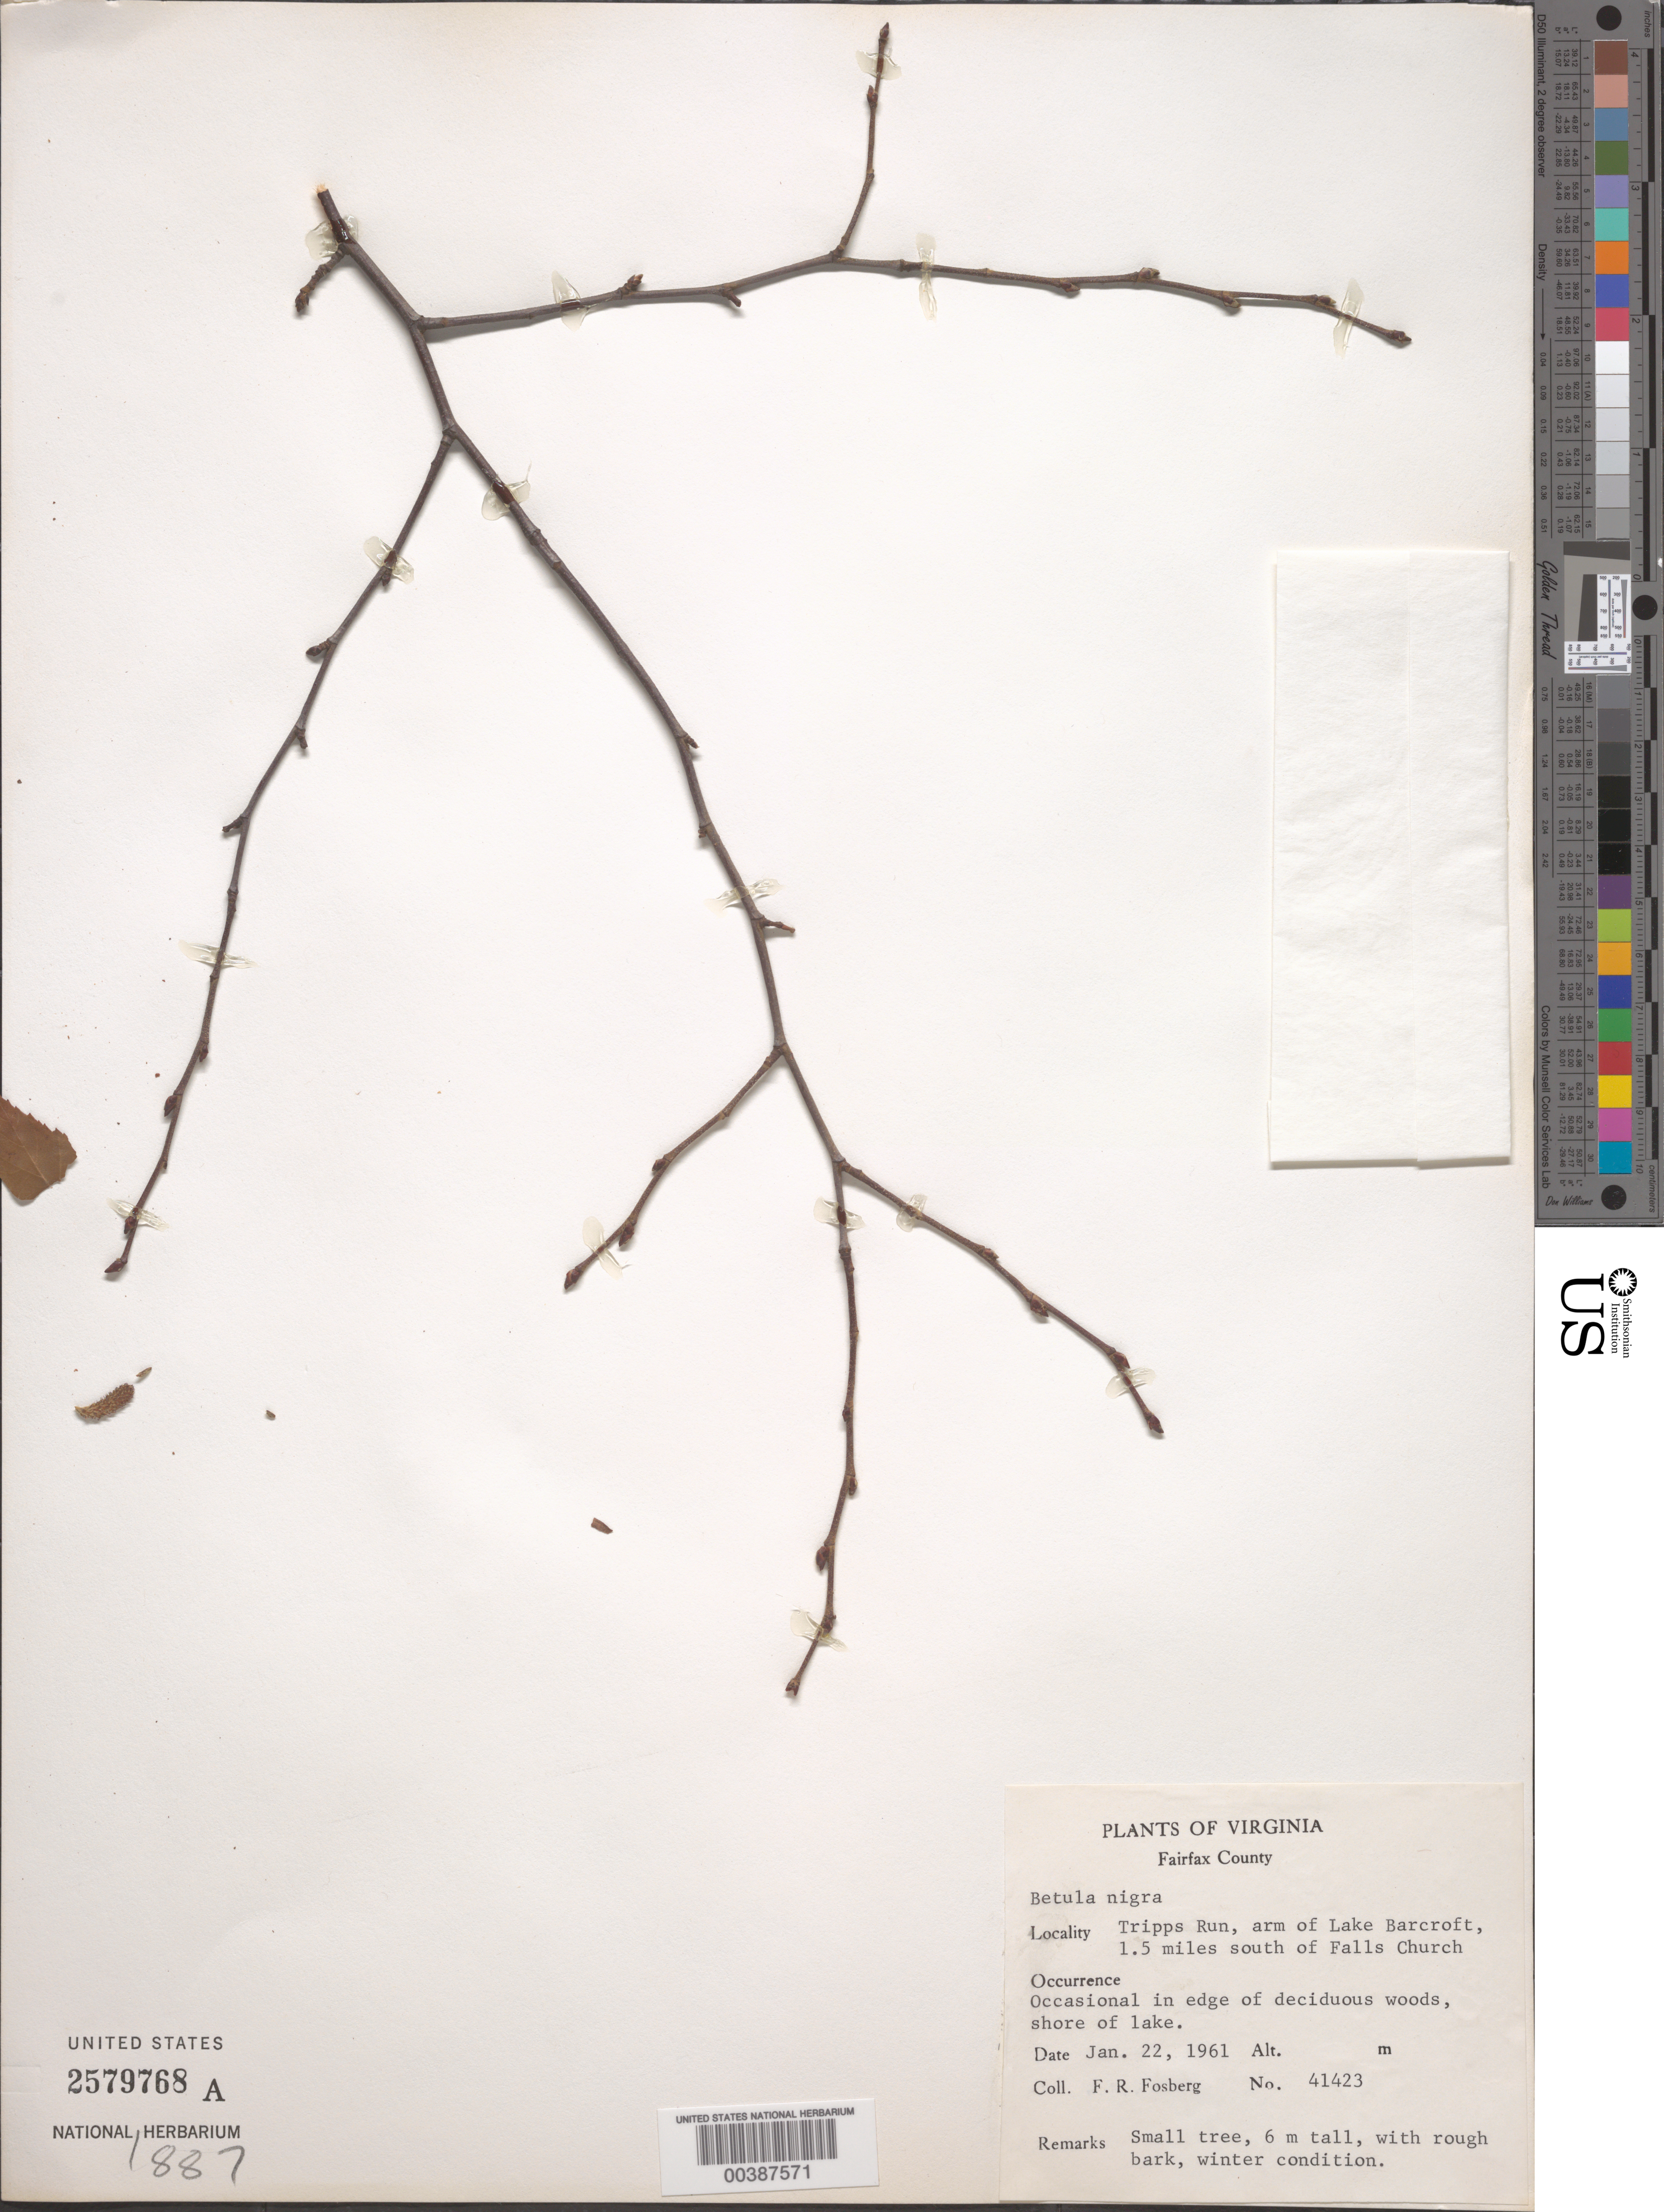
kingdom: Plantae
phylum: Tracheophyta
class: Magnoliopsida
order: Fagales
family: Betulaceae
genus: Betula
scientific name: Betula nigra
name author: L.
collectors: F. R. Fosberg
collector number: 41423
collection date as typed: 22 Jan 1961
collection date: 1961-01-22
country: United States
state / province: Virginia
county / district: Fairfax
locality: Tripps Run, Lake Barcroft Tributary, south of Falls Church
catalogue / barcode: US 2579768A